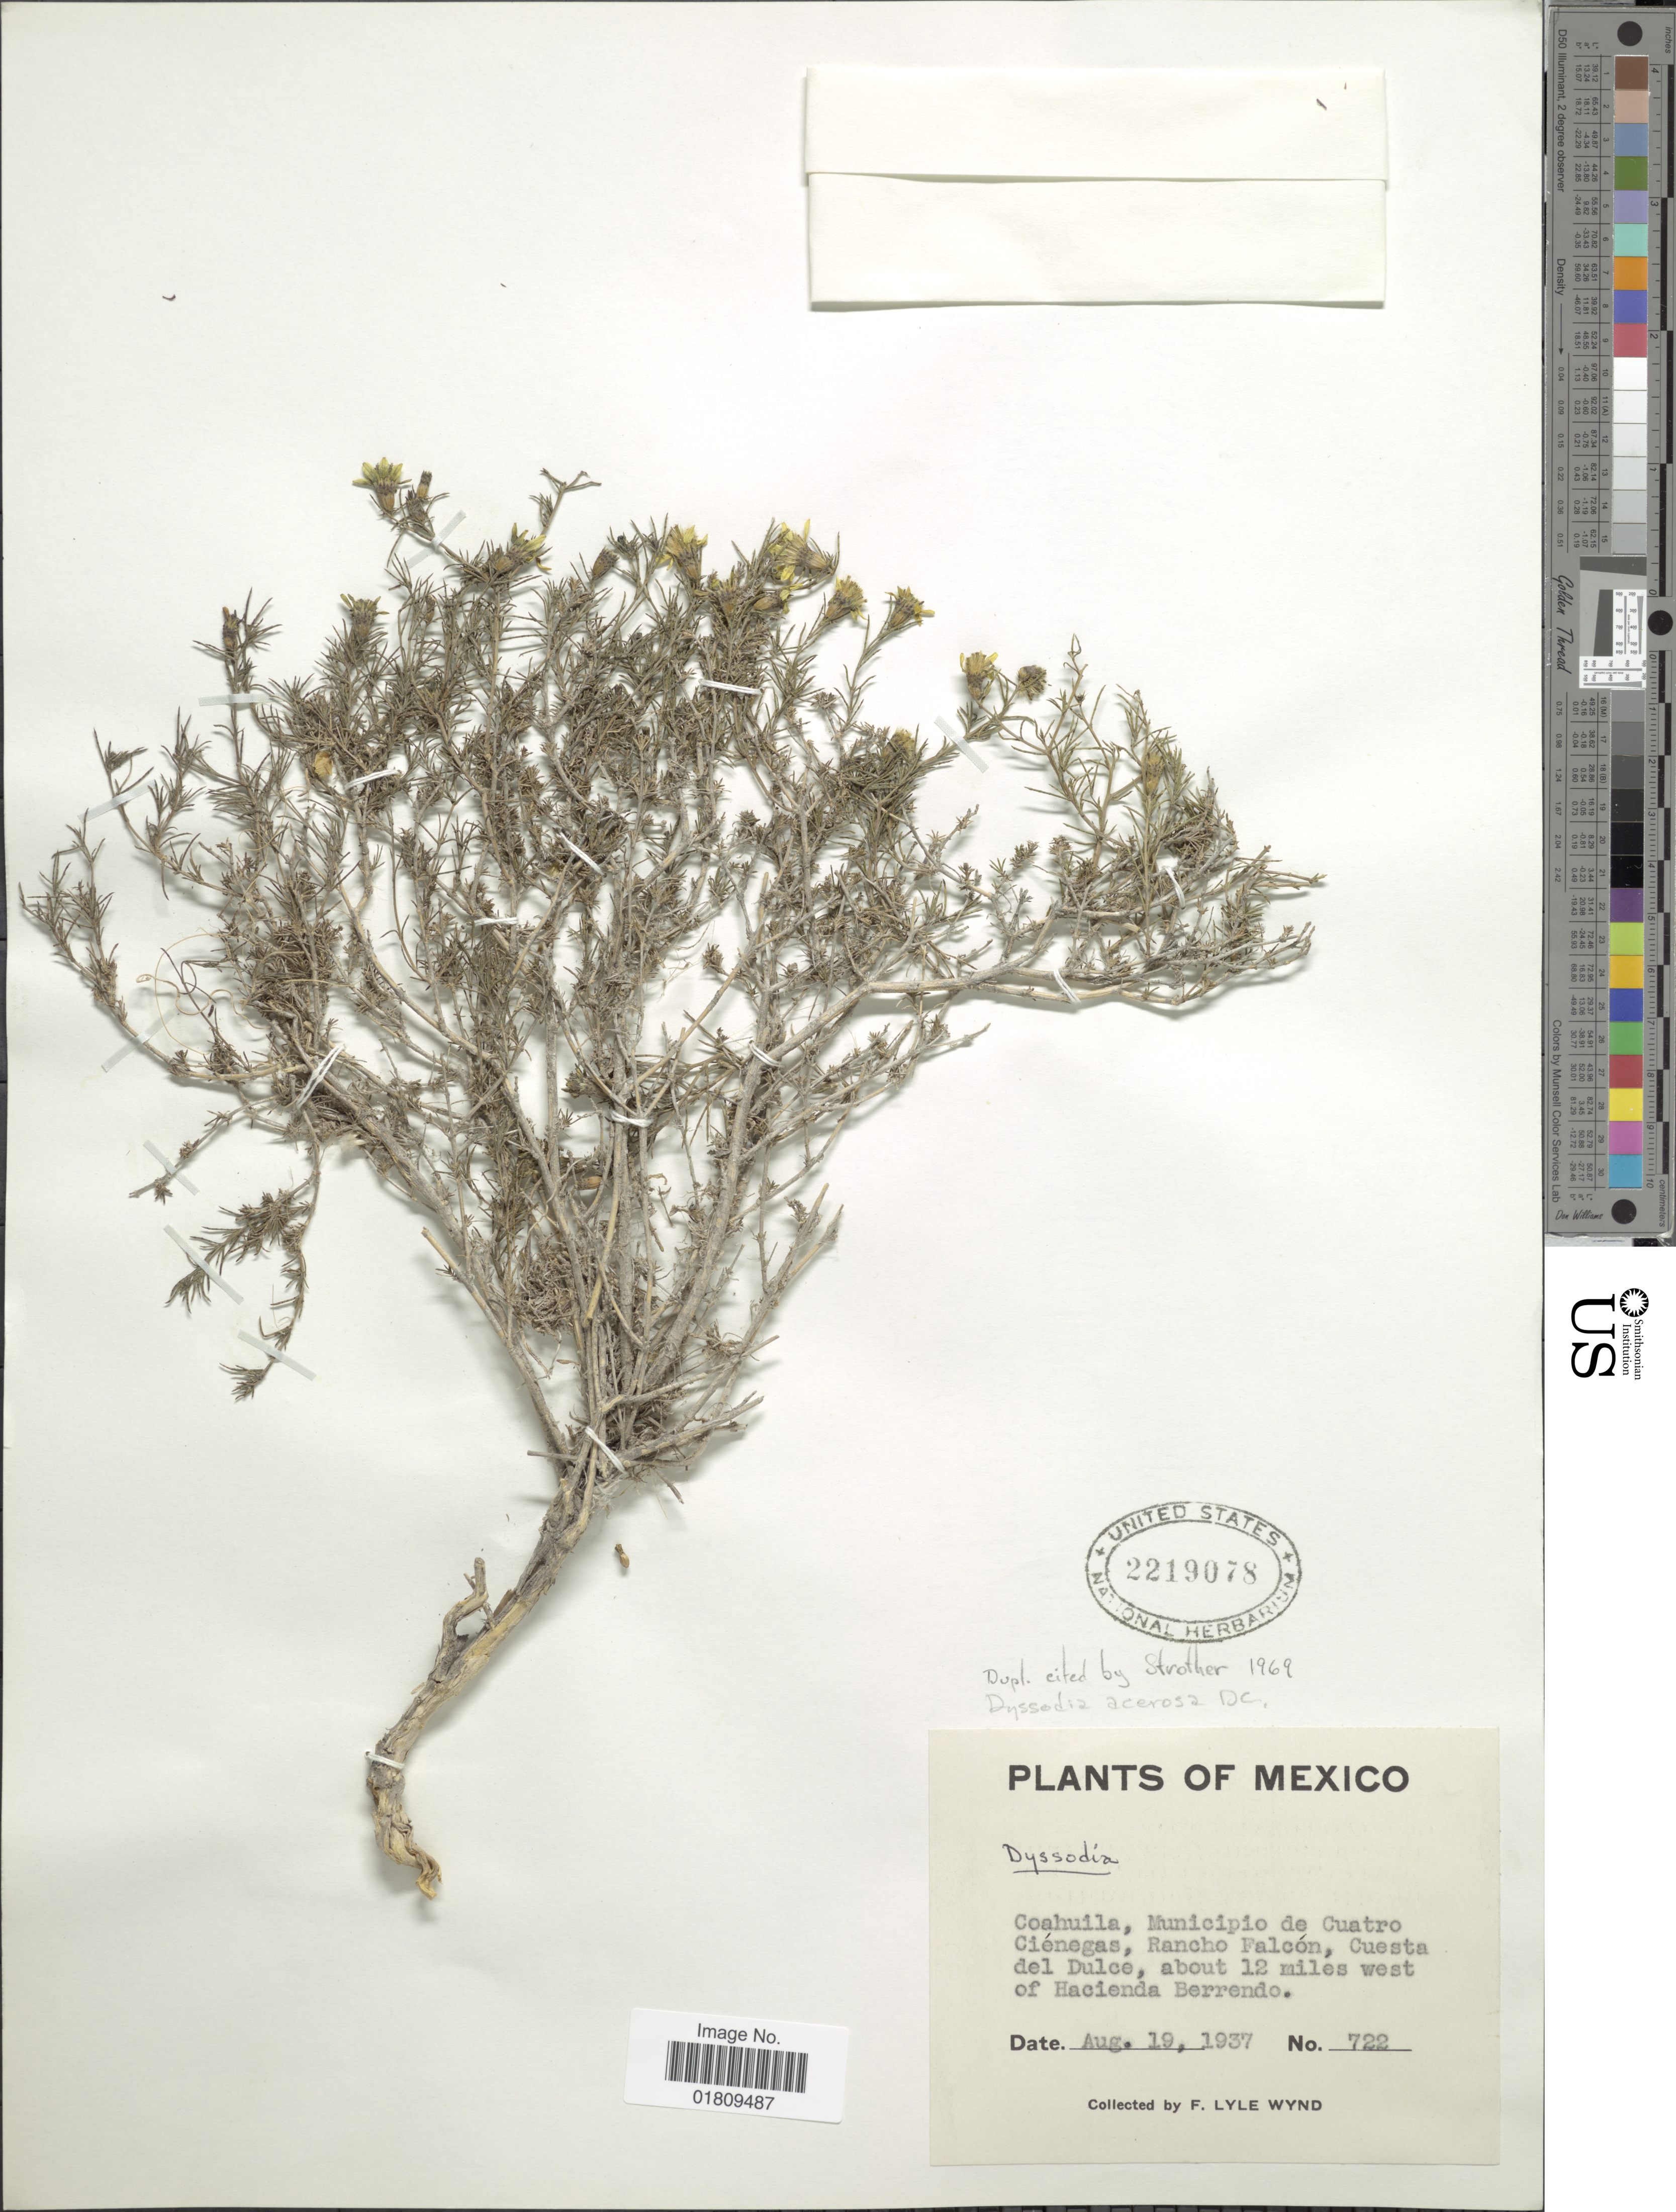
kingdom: Plantae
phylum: Tracheophyta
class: Magnoliopsida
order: Asterales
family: Asteraceae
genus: Dyssodia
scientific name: Dyssodia acerosa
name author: DC.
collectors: F. L. Wynd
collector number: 722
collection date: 1937-08-19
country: Mexico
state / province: Coahuila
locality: Municipio de Cuatro Ciénegasm Rancho Falcón, Cuesta del Dulce, about 12 miles west of Hacienda Berrendo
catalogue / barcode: US 2219078